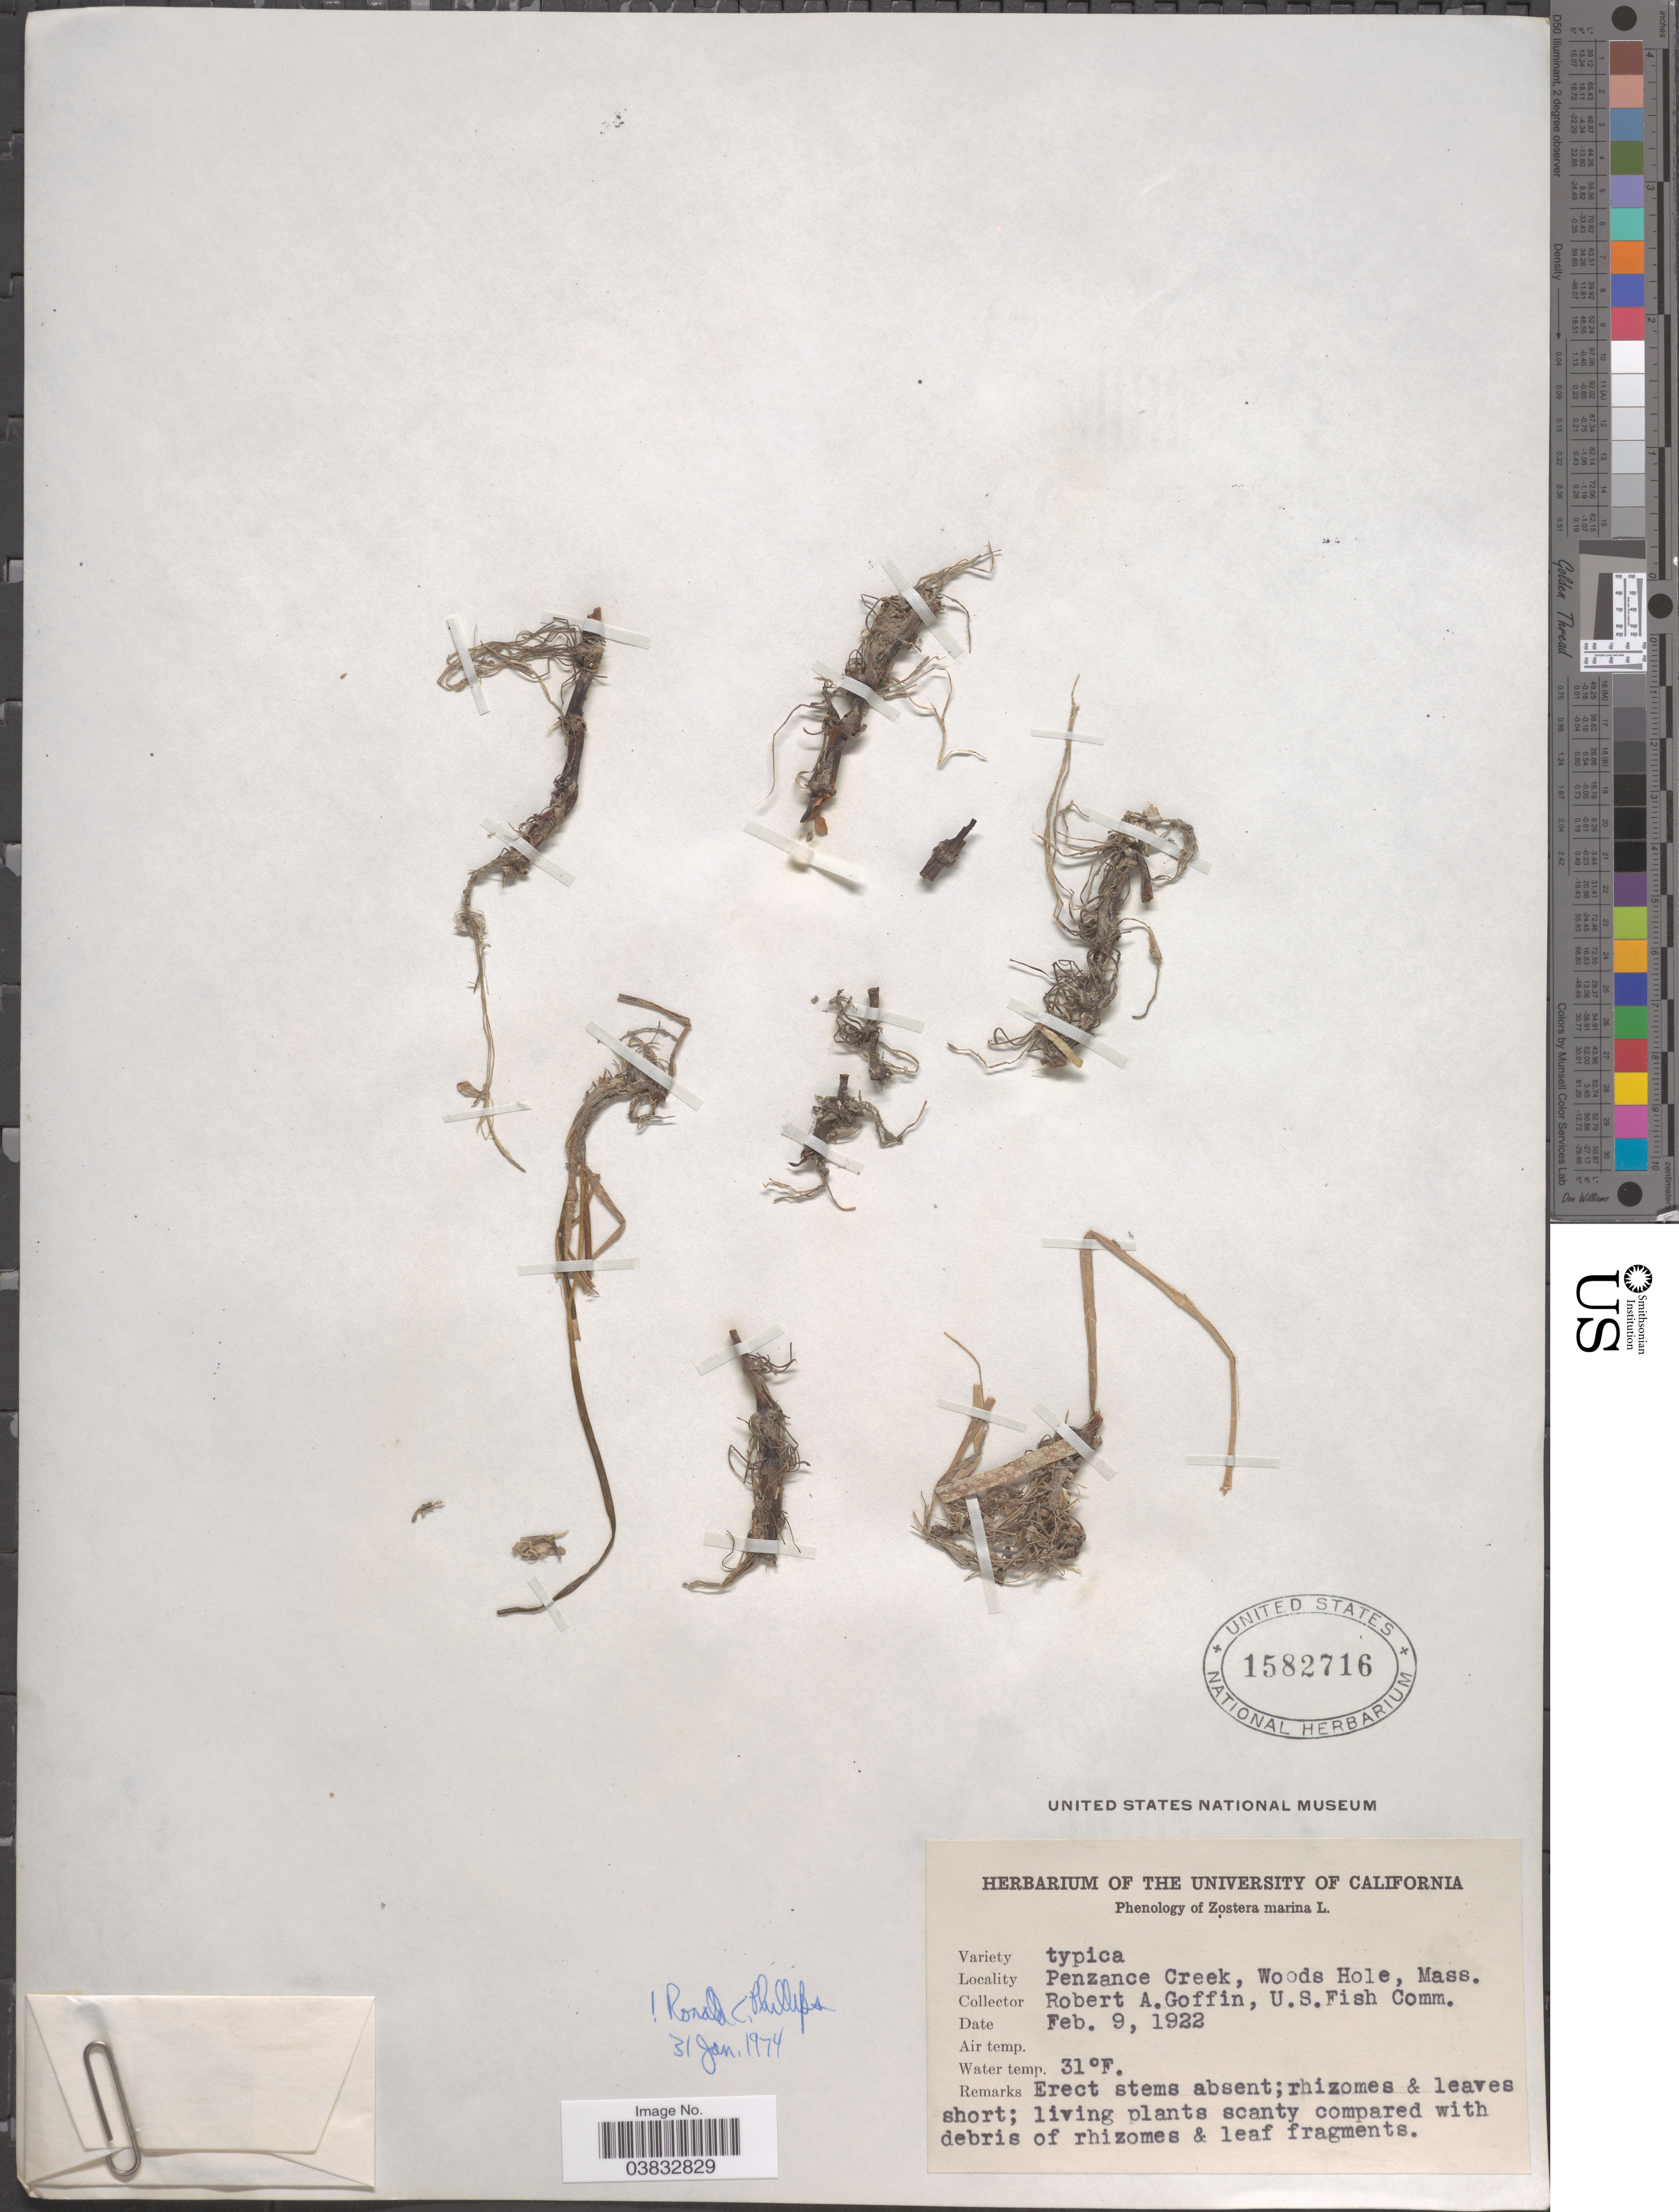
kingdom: Plantae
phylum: Tracheophyta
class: Liliopsida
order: Alismatales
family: Zosteraceae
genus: Zostera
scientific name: Zostera marina var. typica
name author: L.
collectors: R. Goffin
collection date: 1922-02-09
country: United States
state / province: Massachusetts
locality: Penzance Creek, Woods Hole.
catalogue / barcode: US 1582716